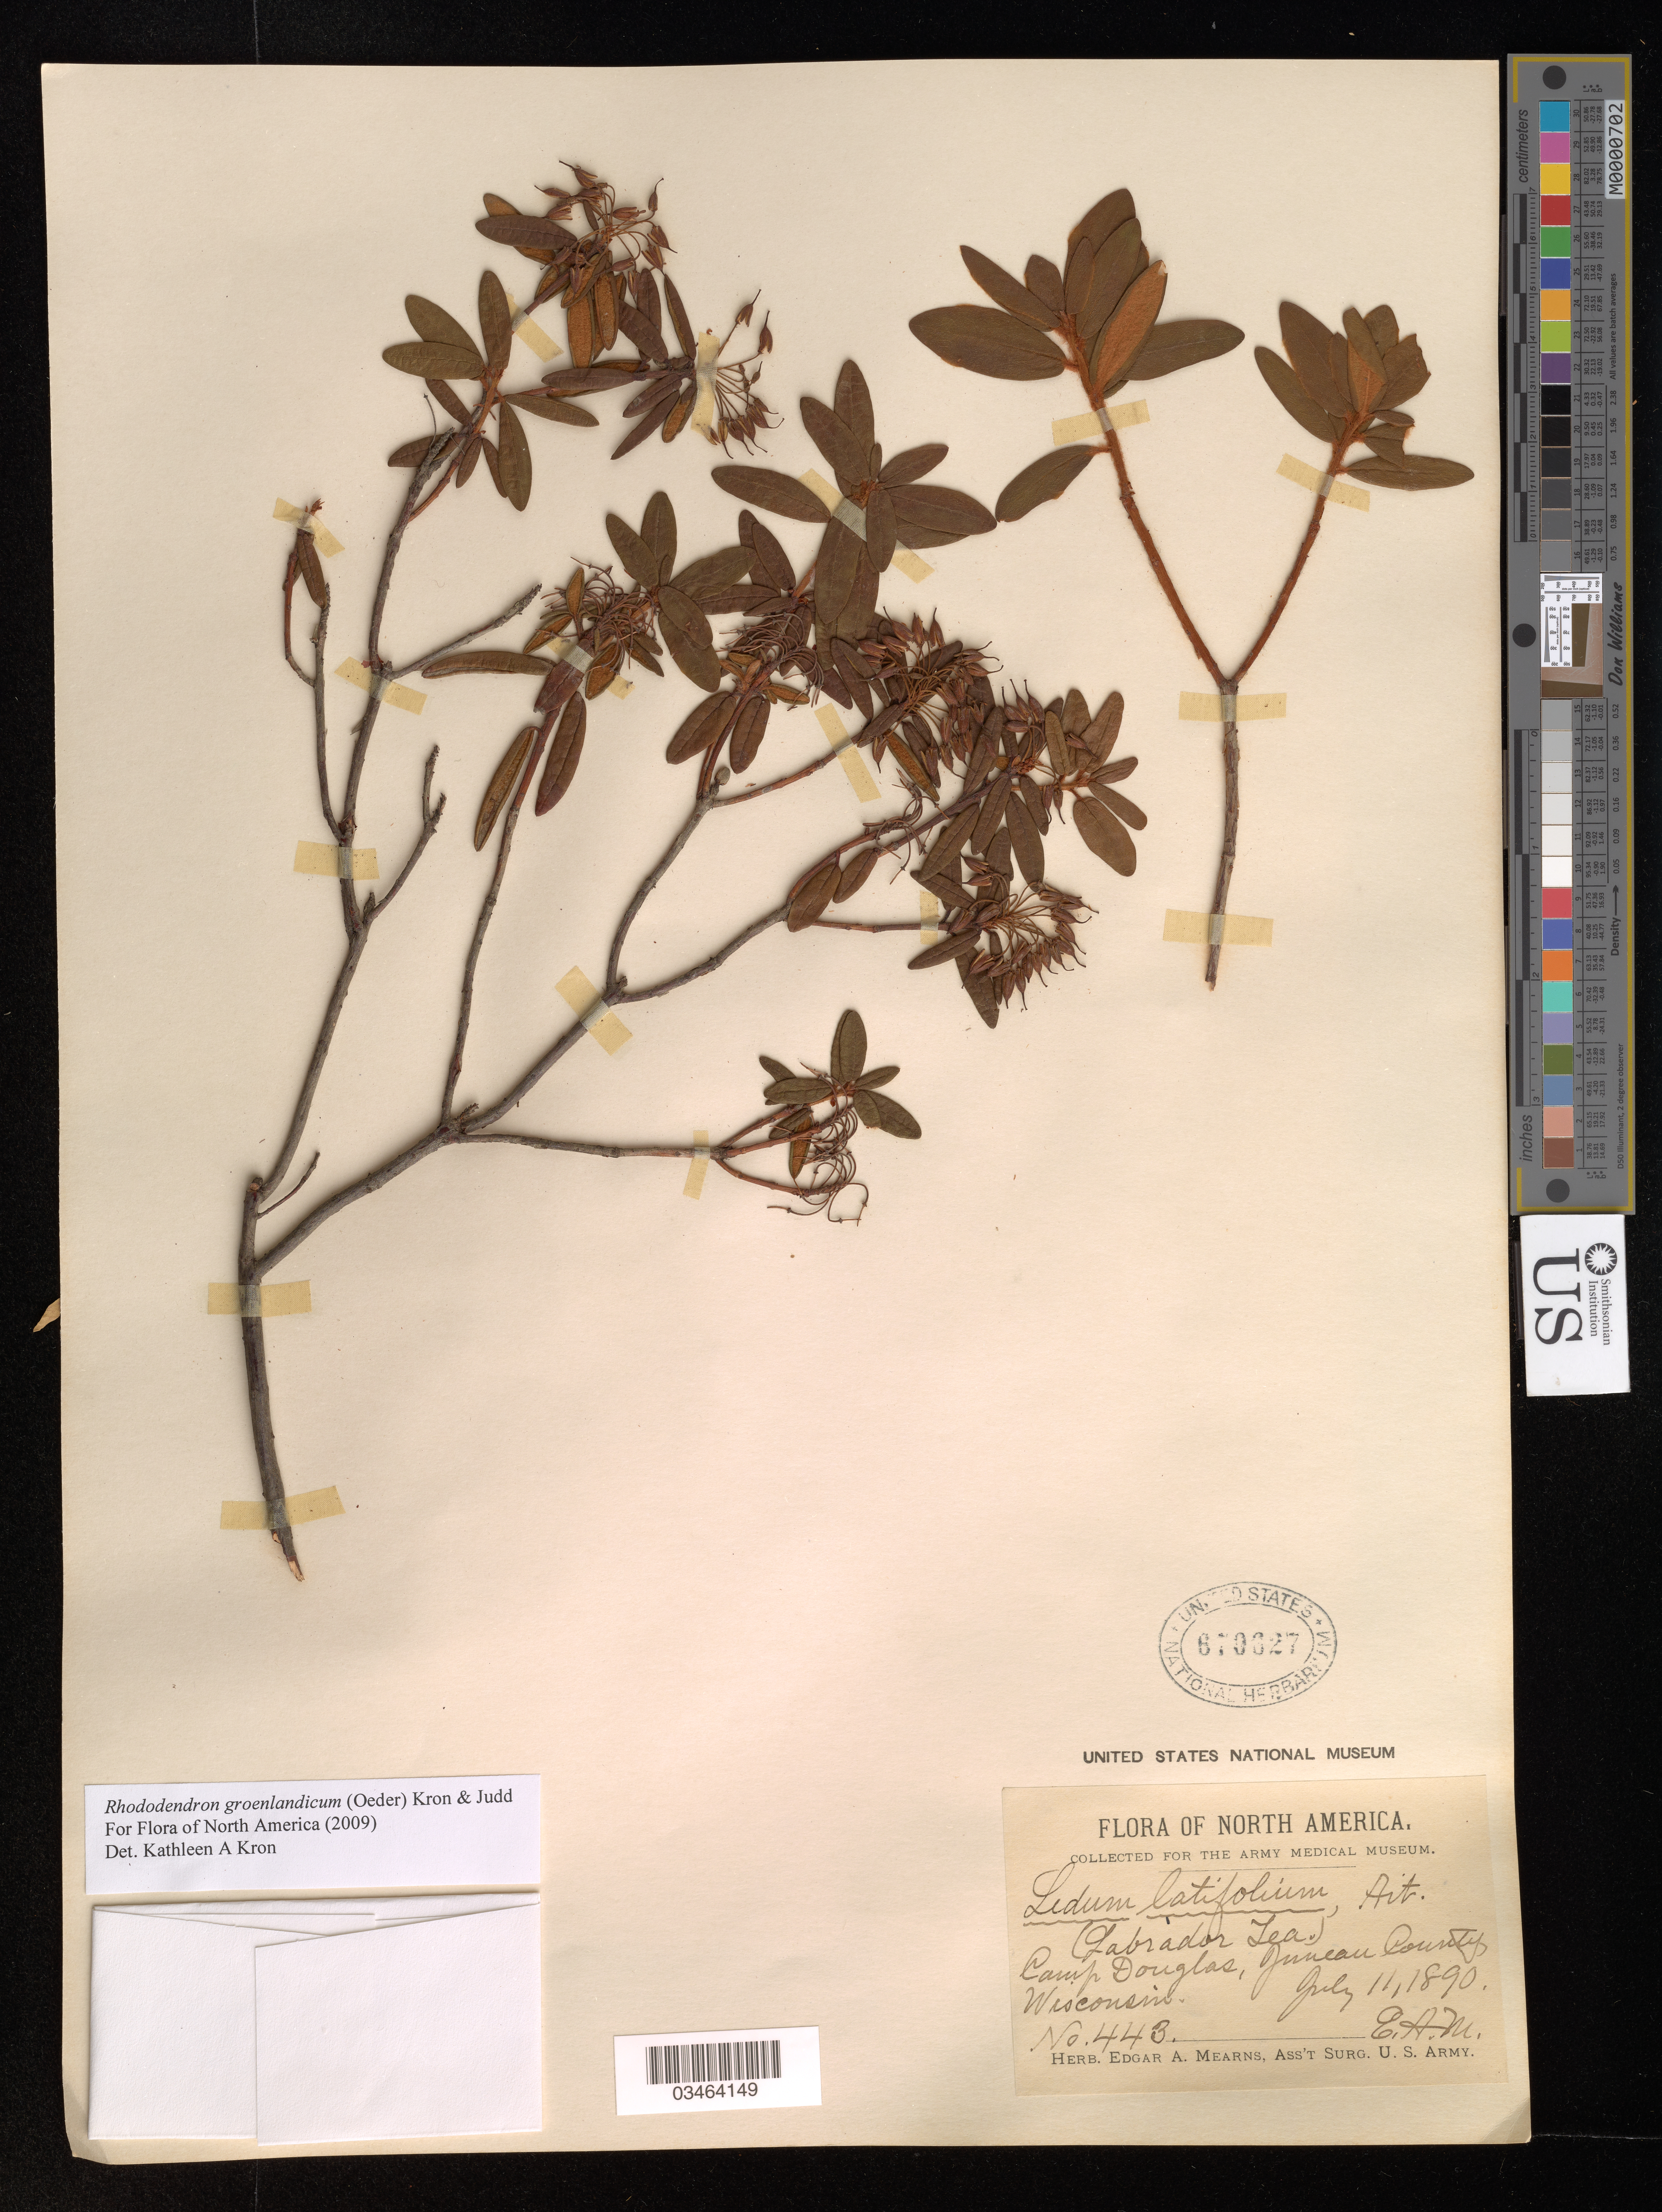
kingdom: Plantae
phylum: Tracheophyta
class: Magnoliopsida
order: Ericales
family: Ericaceae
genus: Rhododendron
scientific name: Rhododendron groenlandicum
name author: (Oeder) Kron & Judd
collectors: E. A. Mearns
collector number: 443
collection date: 1890-07-11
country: United States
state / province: Wisconsin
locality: Camp Douglas, Juneau County.